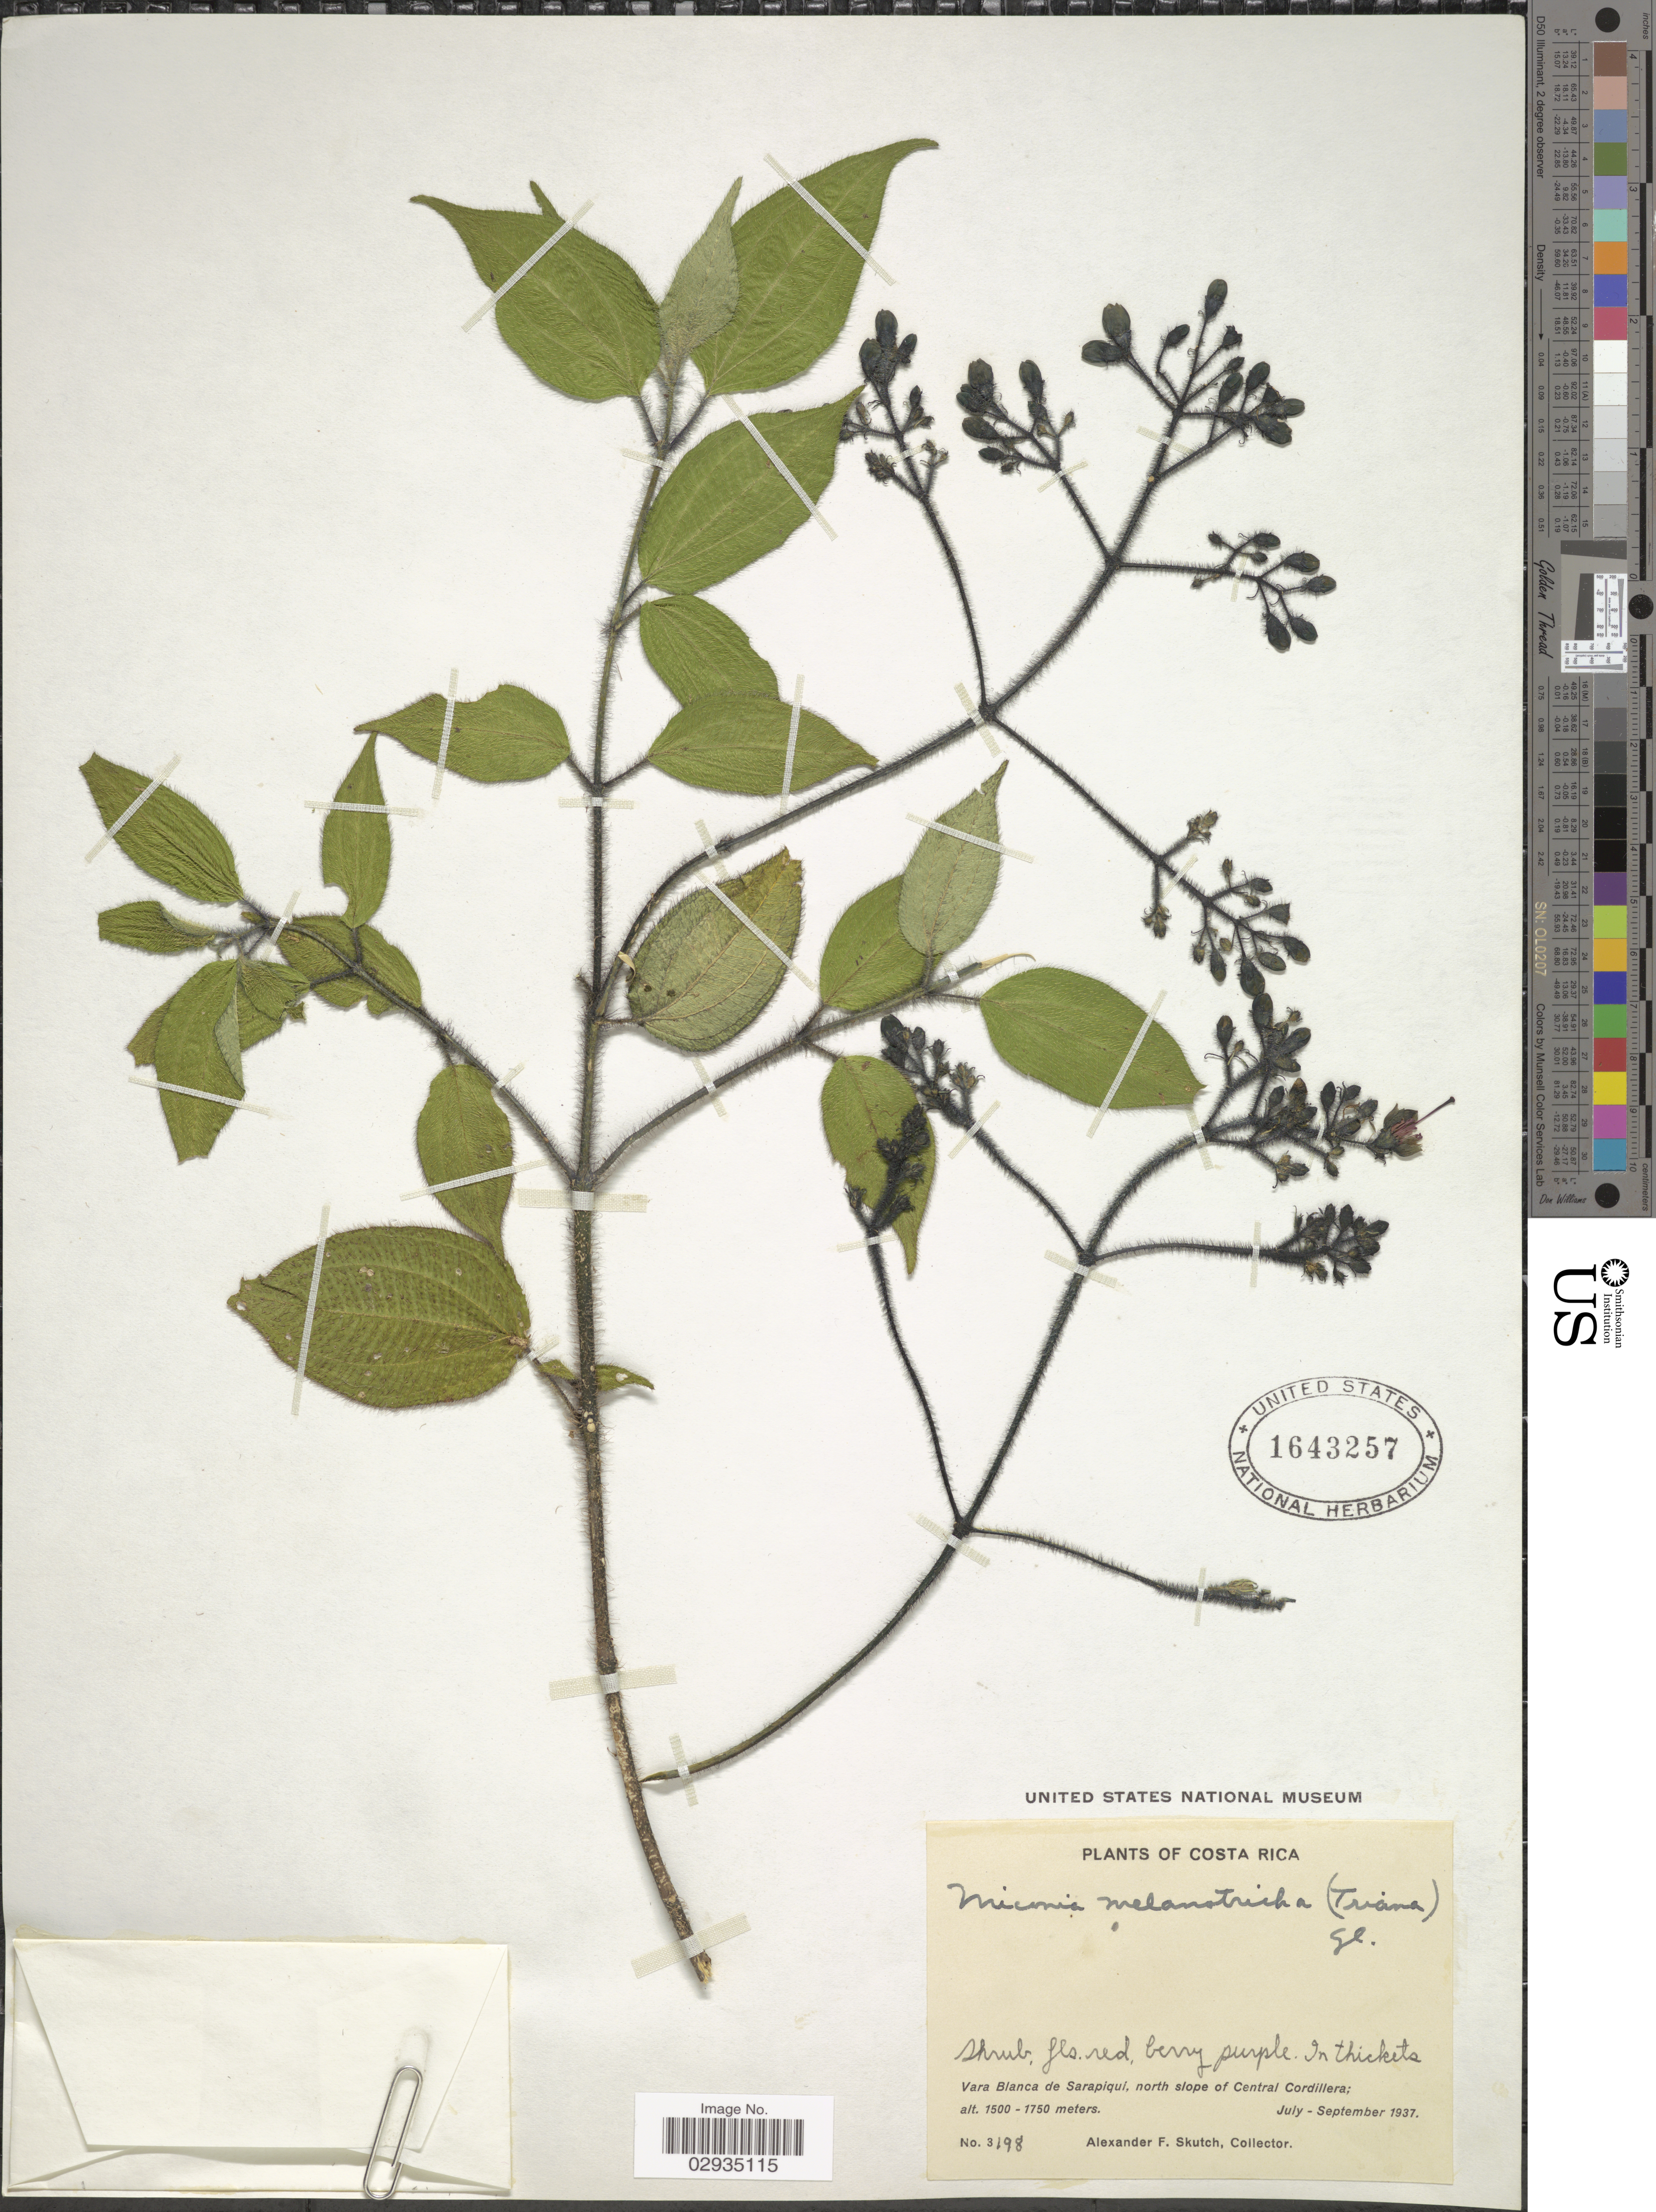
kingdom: Plantae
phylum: Tracheophyta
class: Magnoliopsida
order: Myrtales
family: Melastomataceae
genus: Miconia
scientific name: Miconia melanotricha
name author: (Triana) Gleason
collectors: A. F. Skutch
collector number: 3198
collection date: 1937-07/1937-09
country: Costa Rica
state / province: Heredia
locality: Vara Blanca de Sarapiqui, north slope of Central Cordillera.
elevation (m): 1500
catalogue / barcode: US 1643257